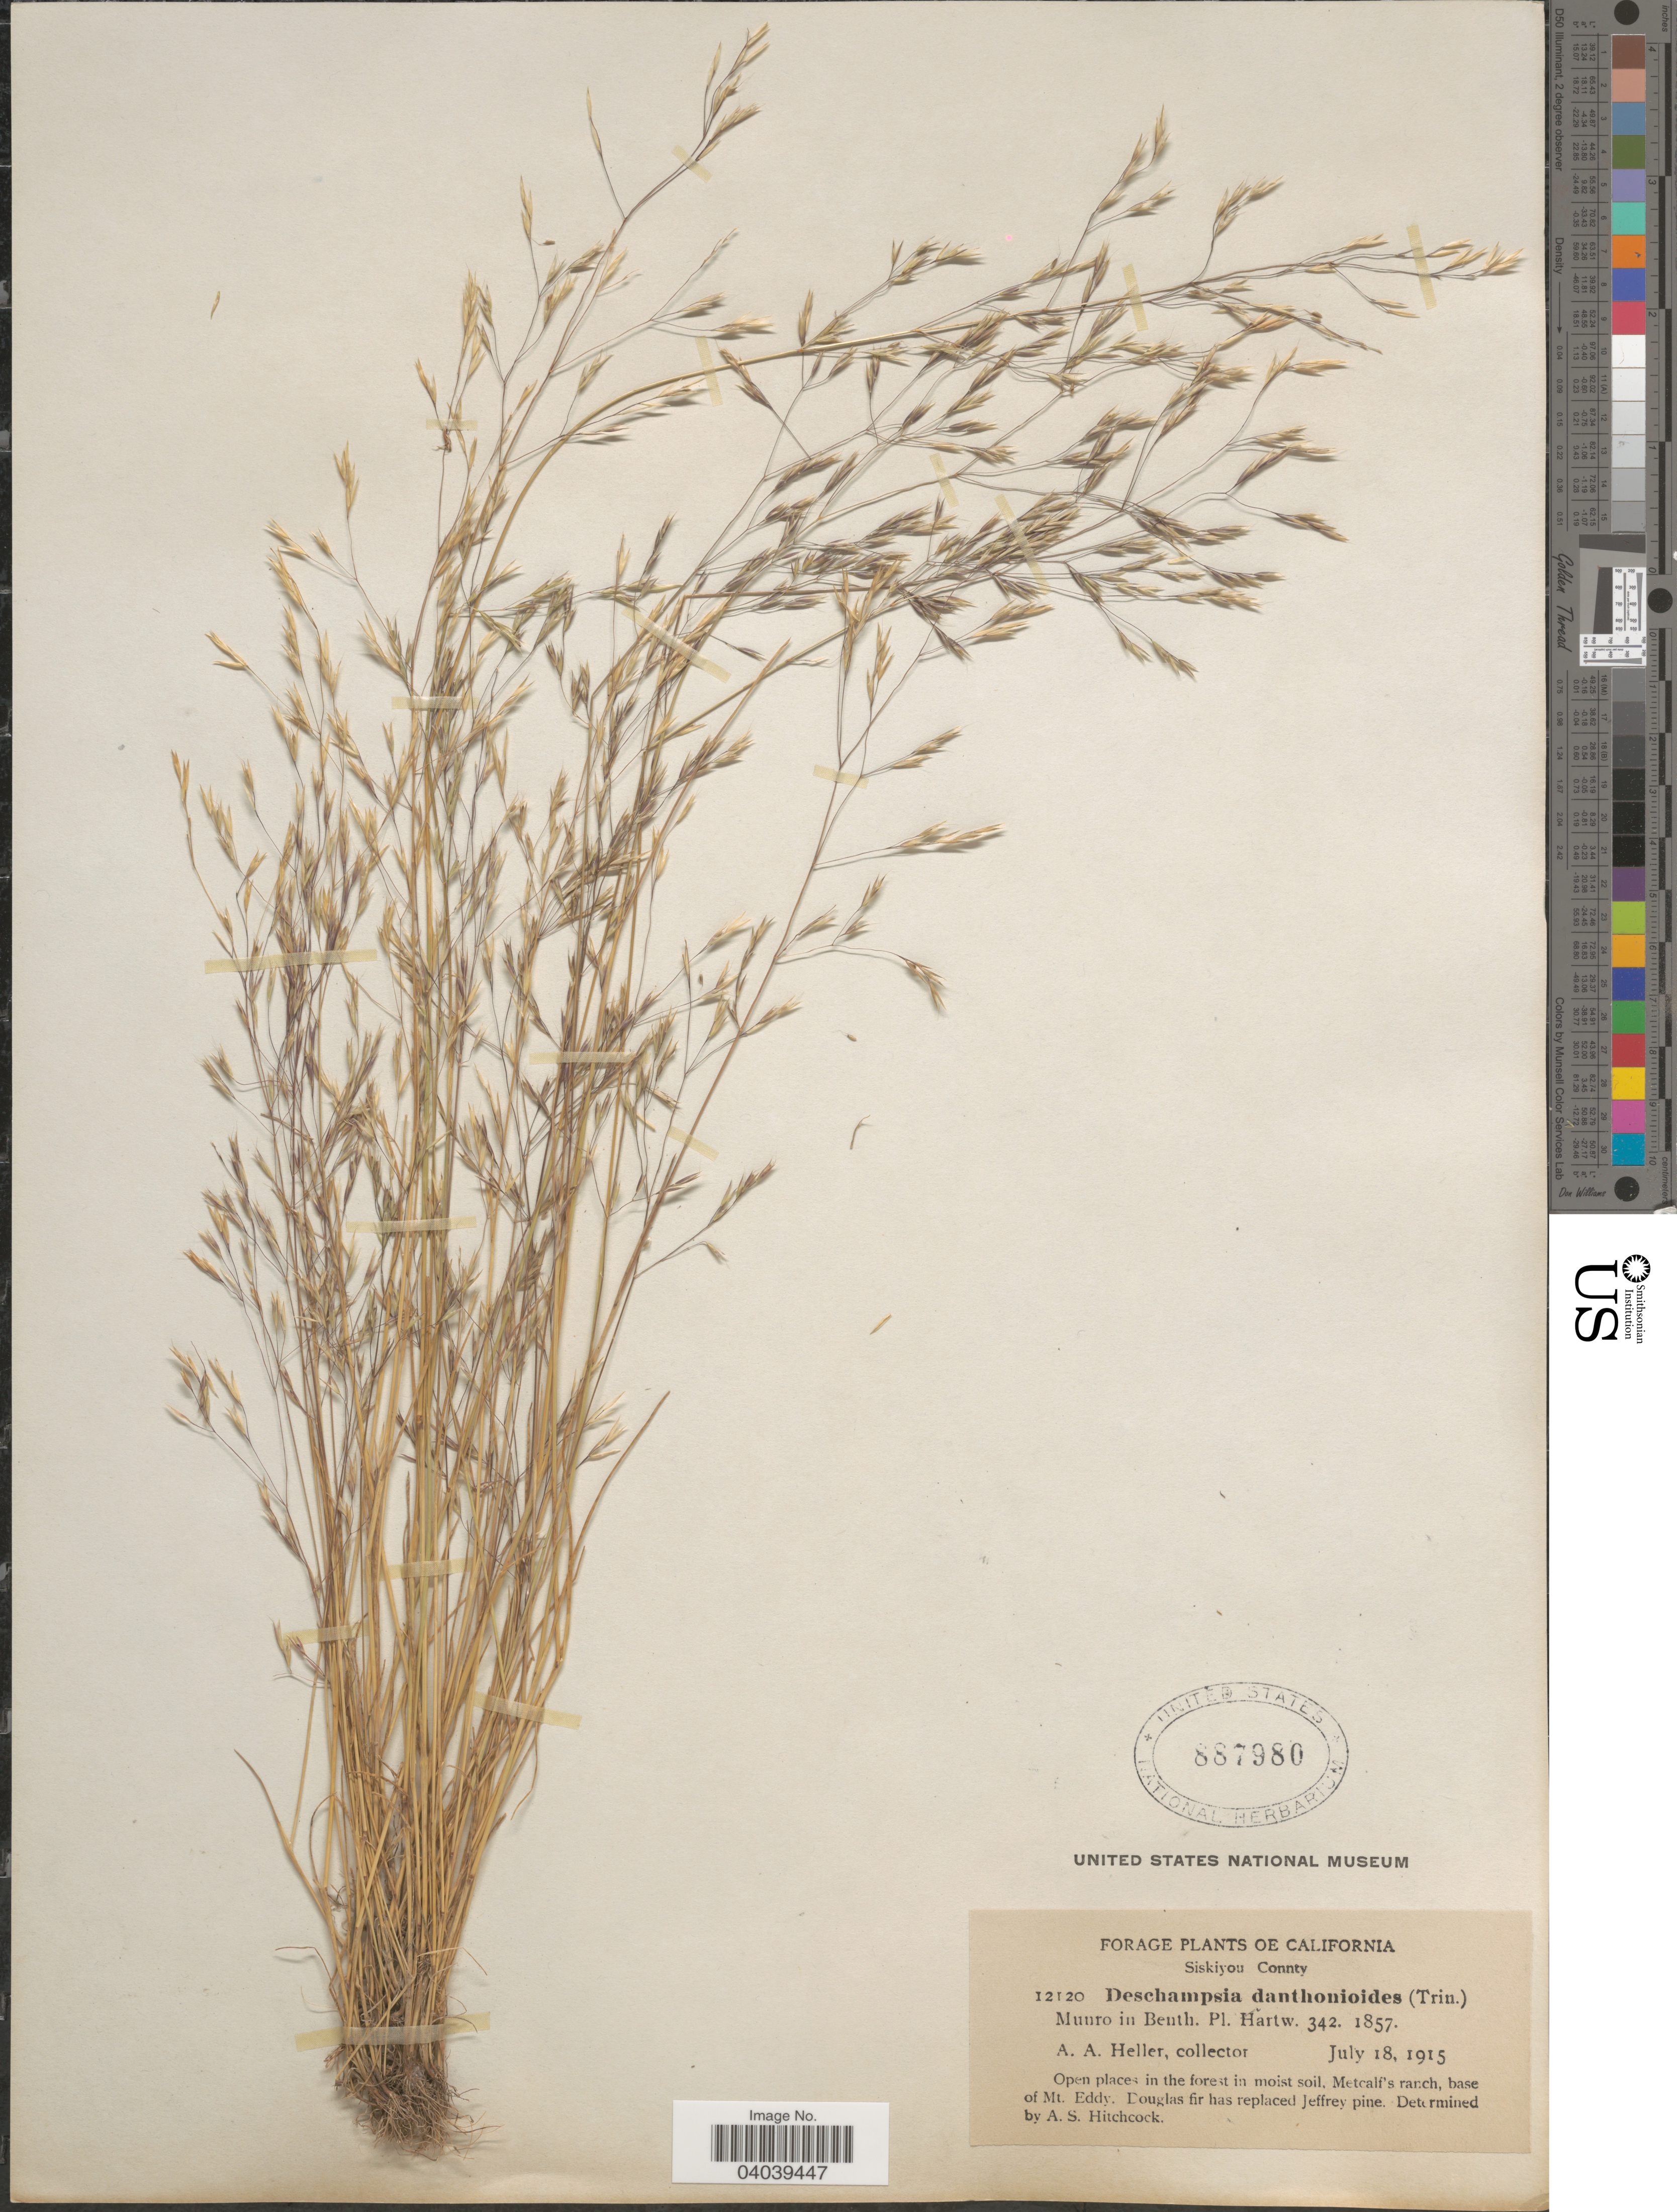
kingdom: Plantae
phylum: Tracheophyta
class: Liliopsida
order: Poales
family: Poaceae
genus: Deschampsia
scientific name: Deschampsia danthonioides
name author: (Trin.) Munro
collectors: A. A. Heller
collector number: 12120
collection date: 1915-07-18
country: United States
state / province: California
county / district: Siskiyou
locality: Siskiyou County. Open places in the forest in moist soul, Metcalf's ranch, base of Mt. Eddy.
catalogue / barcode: US 887980